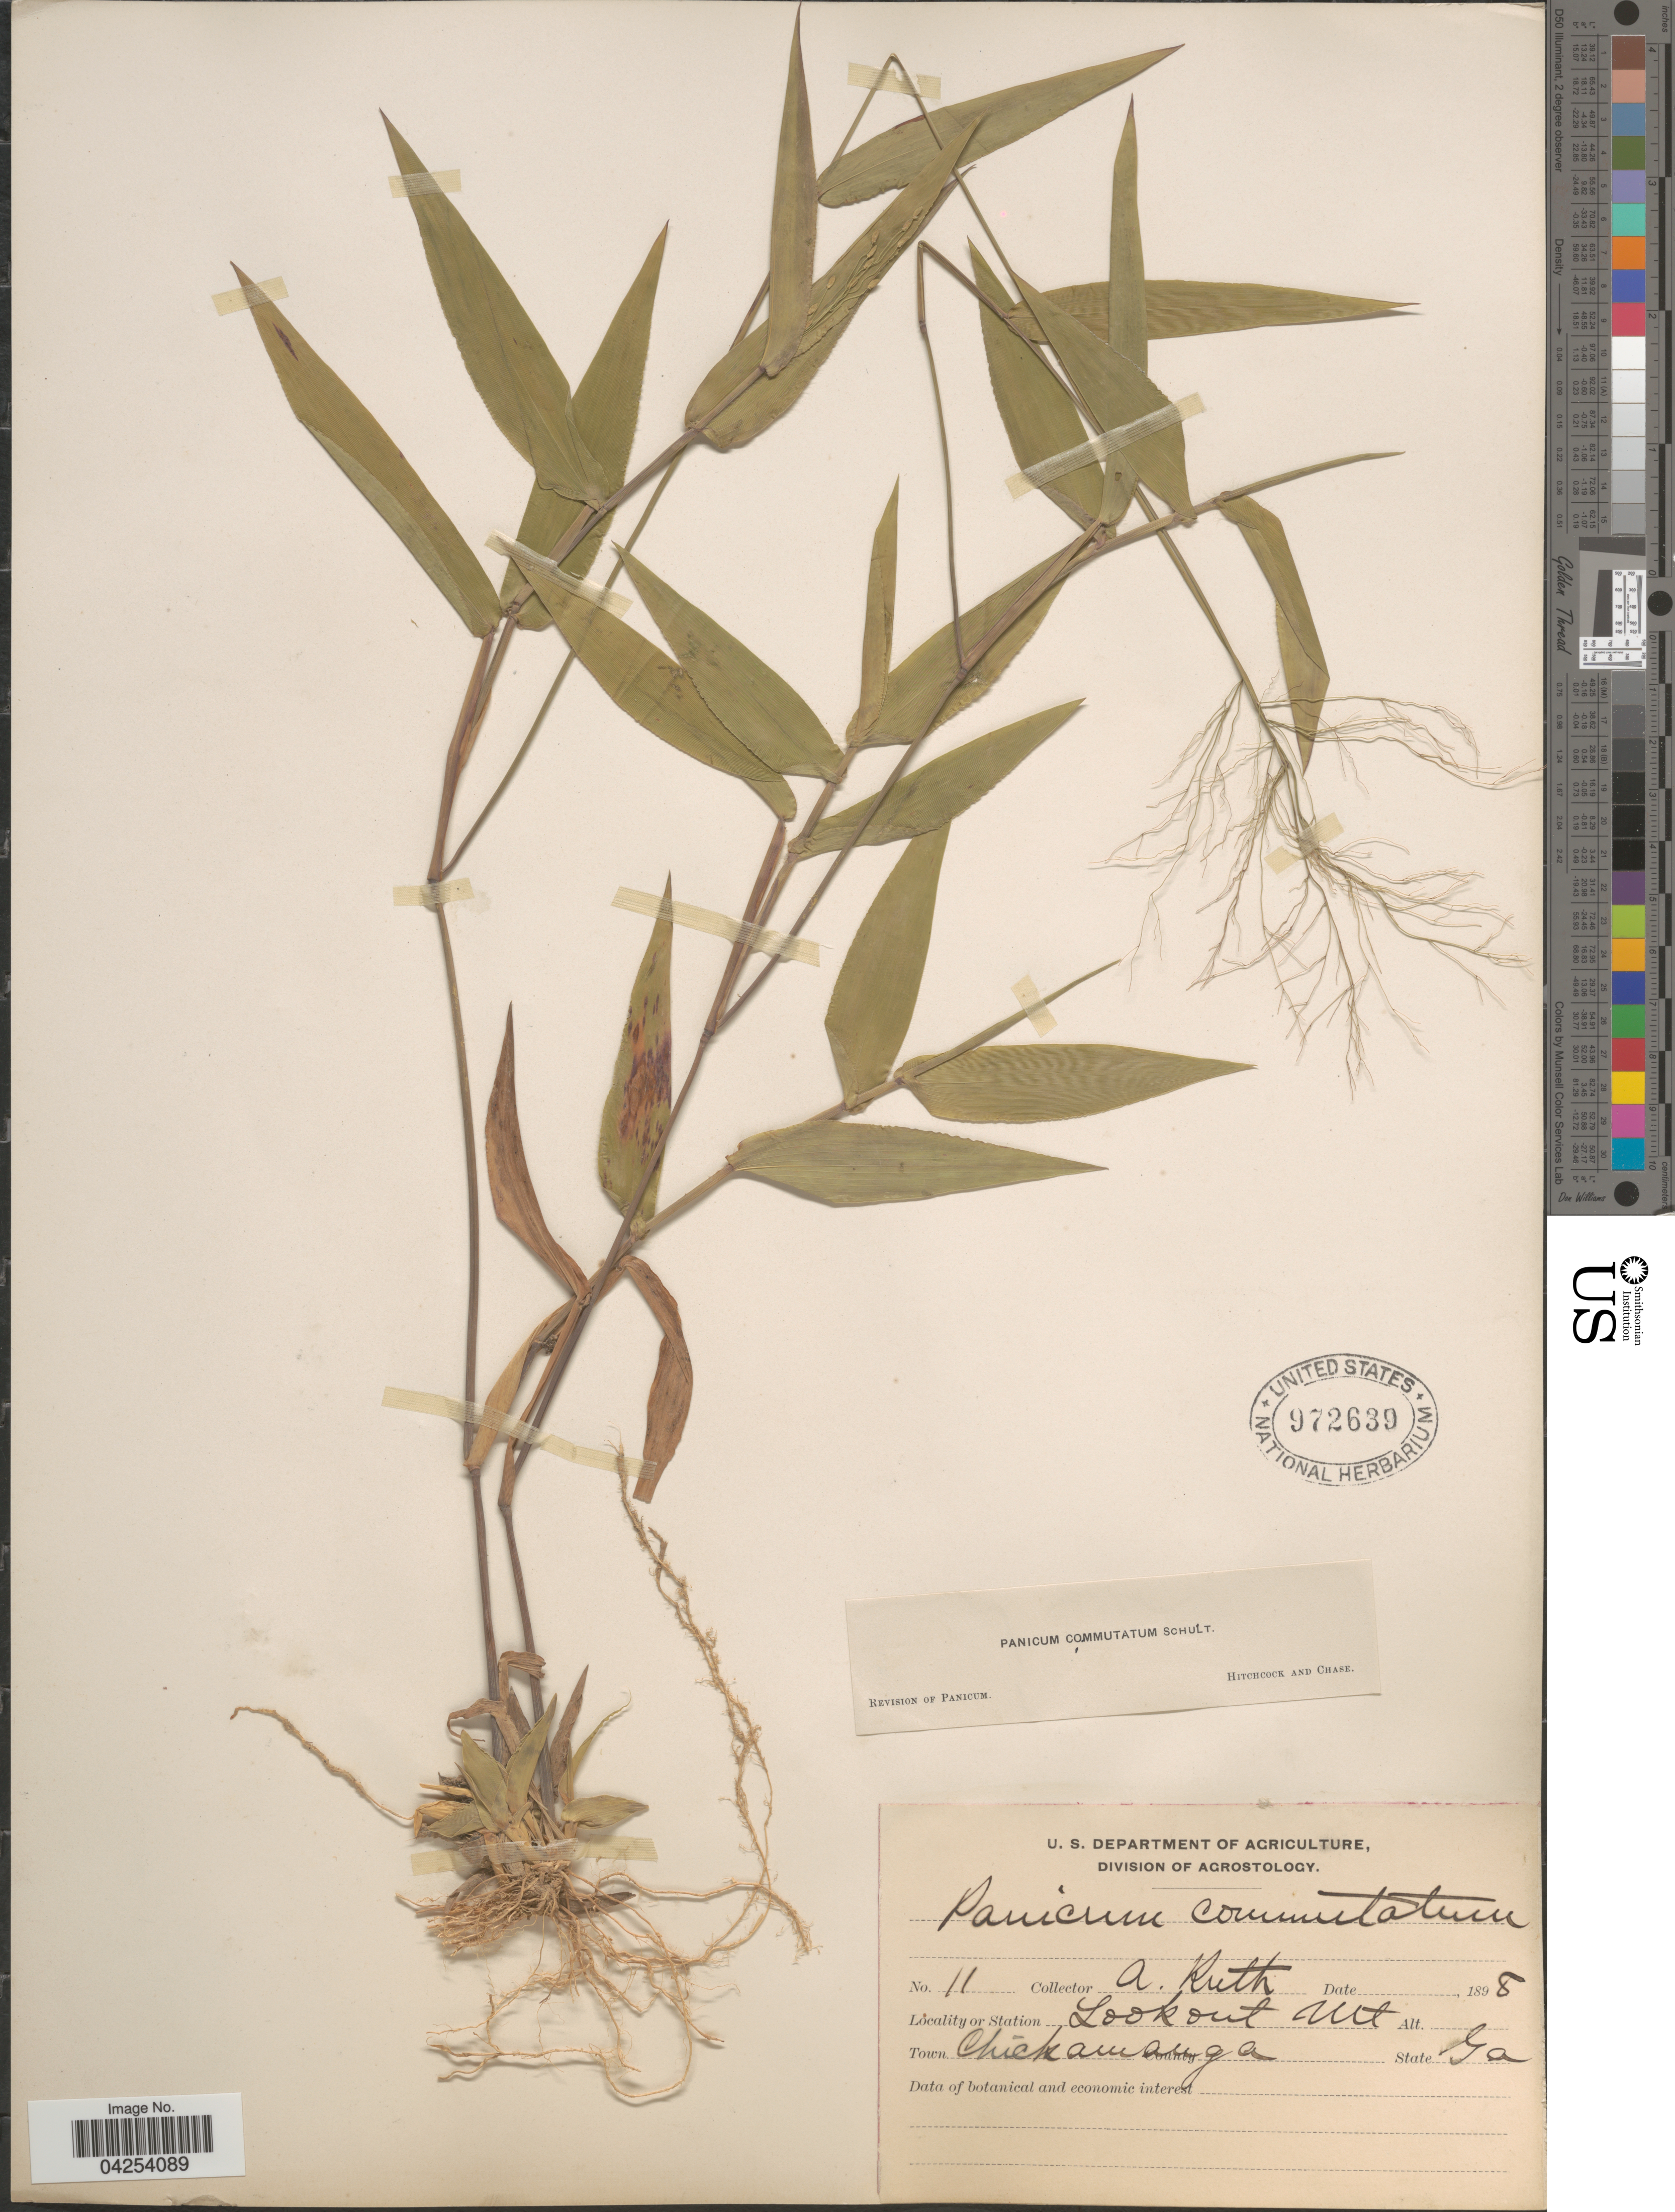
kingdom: Plantae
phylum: Tracheophyta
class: Liliopsida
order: Poales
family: Poaceae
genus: Dichanthelium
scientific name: Dichanthelium commutatum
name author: (Schult.) Gould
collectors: A. Ruth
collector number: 11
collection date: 1898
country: United States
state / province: Georgia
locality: Lookout Mt. Town Chickamanga.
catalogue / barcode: US 972639